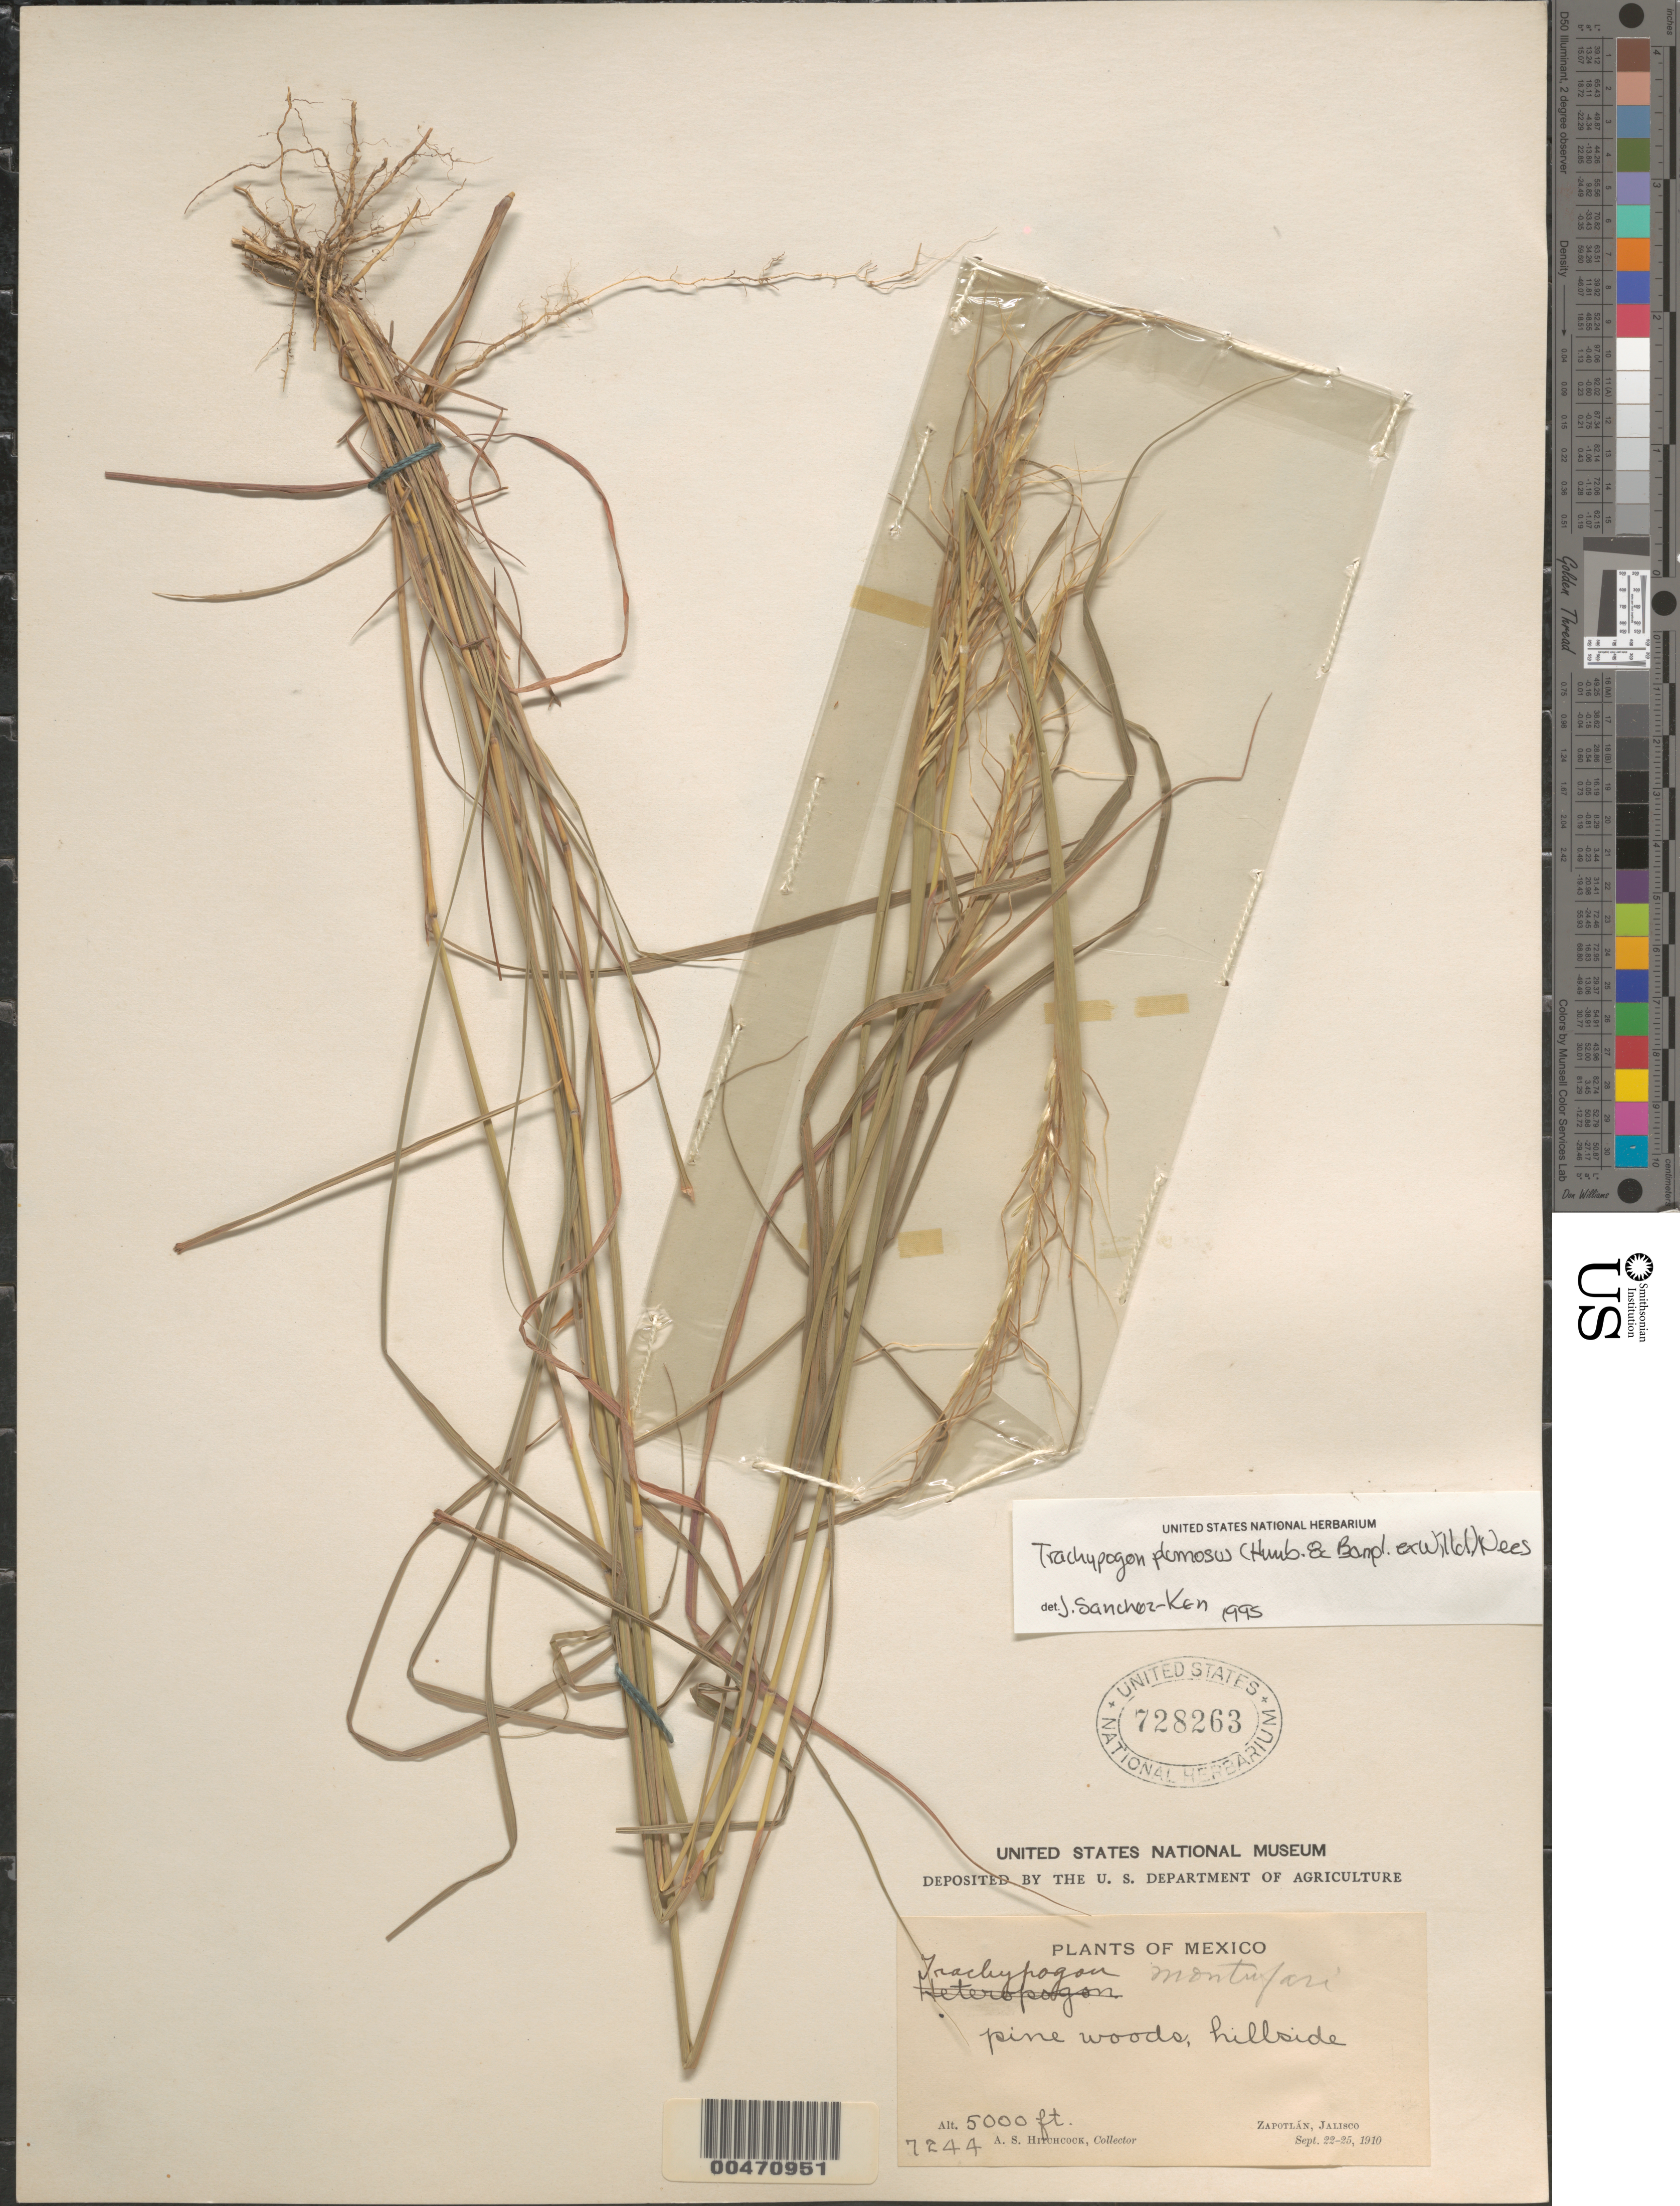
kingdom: Plantae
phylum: Tracheophyta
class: Liliopsida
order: Poales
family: Poaceae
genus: Trachypogon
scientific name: Trachypogon plumosus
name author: (Humb. & Bonpl.) Nees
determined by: Sánchez-Ken, J. G.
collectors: A. S. Hitchcock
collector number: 7244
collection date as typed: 22 Sep 1910 to 25 Sep 1910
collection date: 1910-09-22/1910-09-25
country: Mexico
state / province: Jalisco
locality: Zapotlán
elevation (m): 1524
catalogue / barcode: US 728263